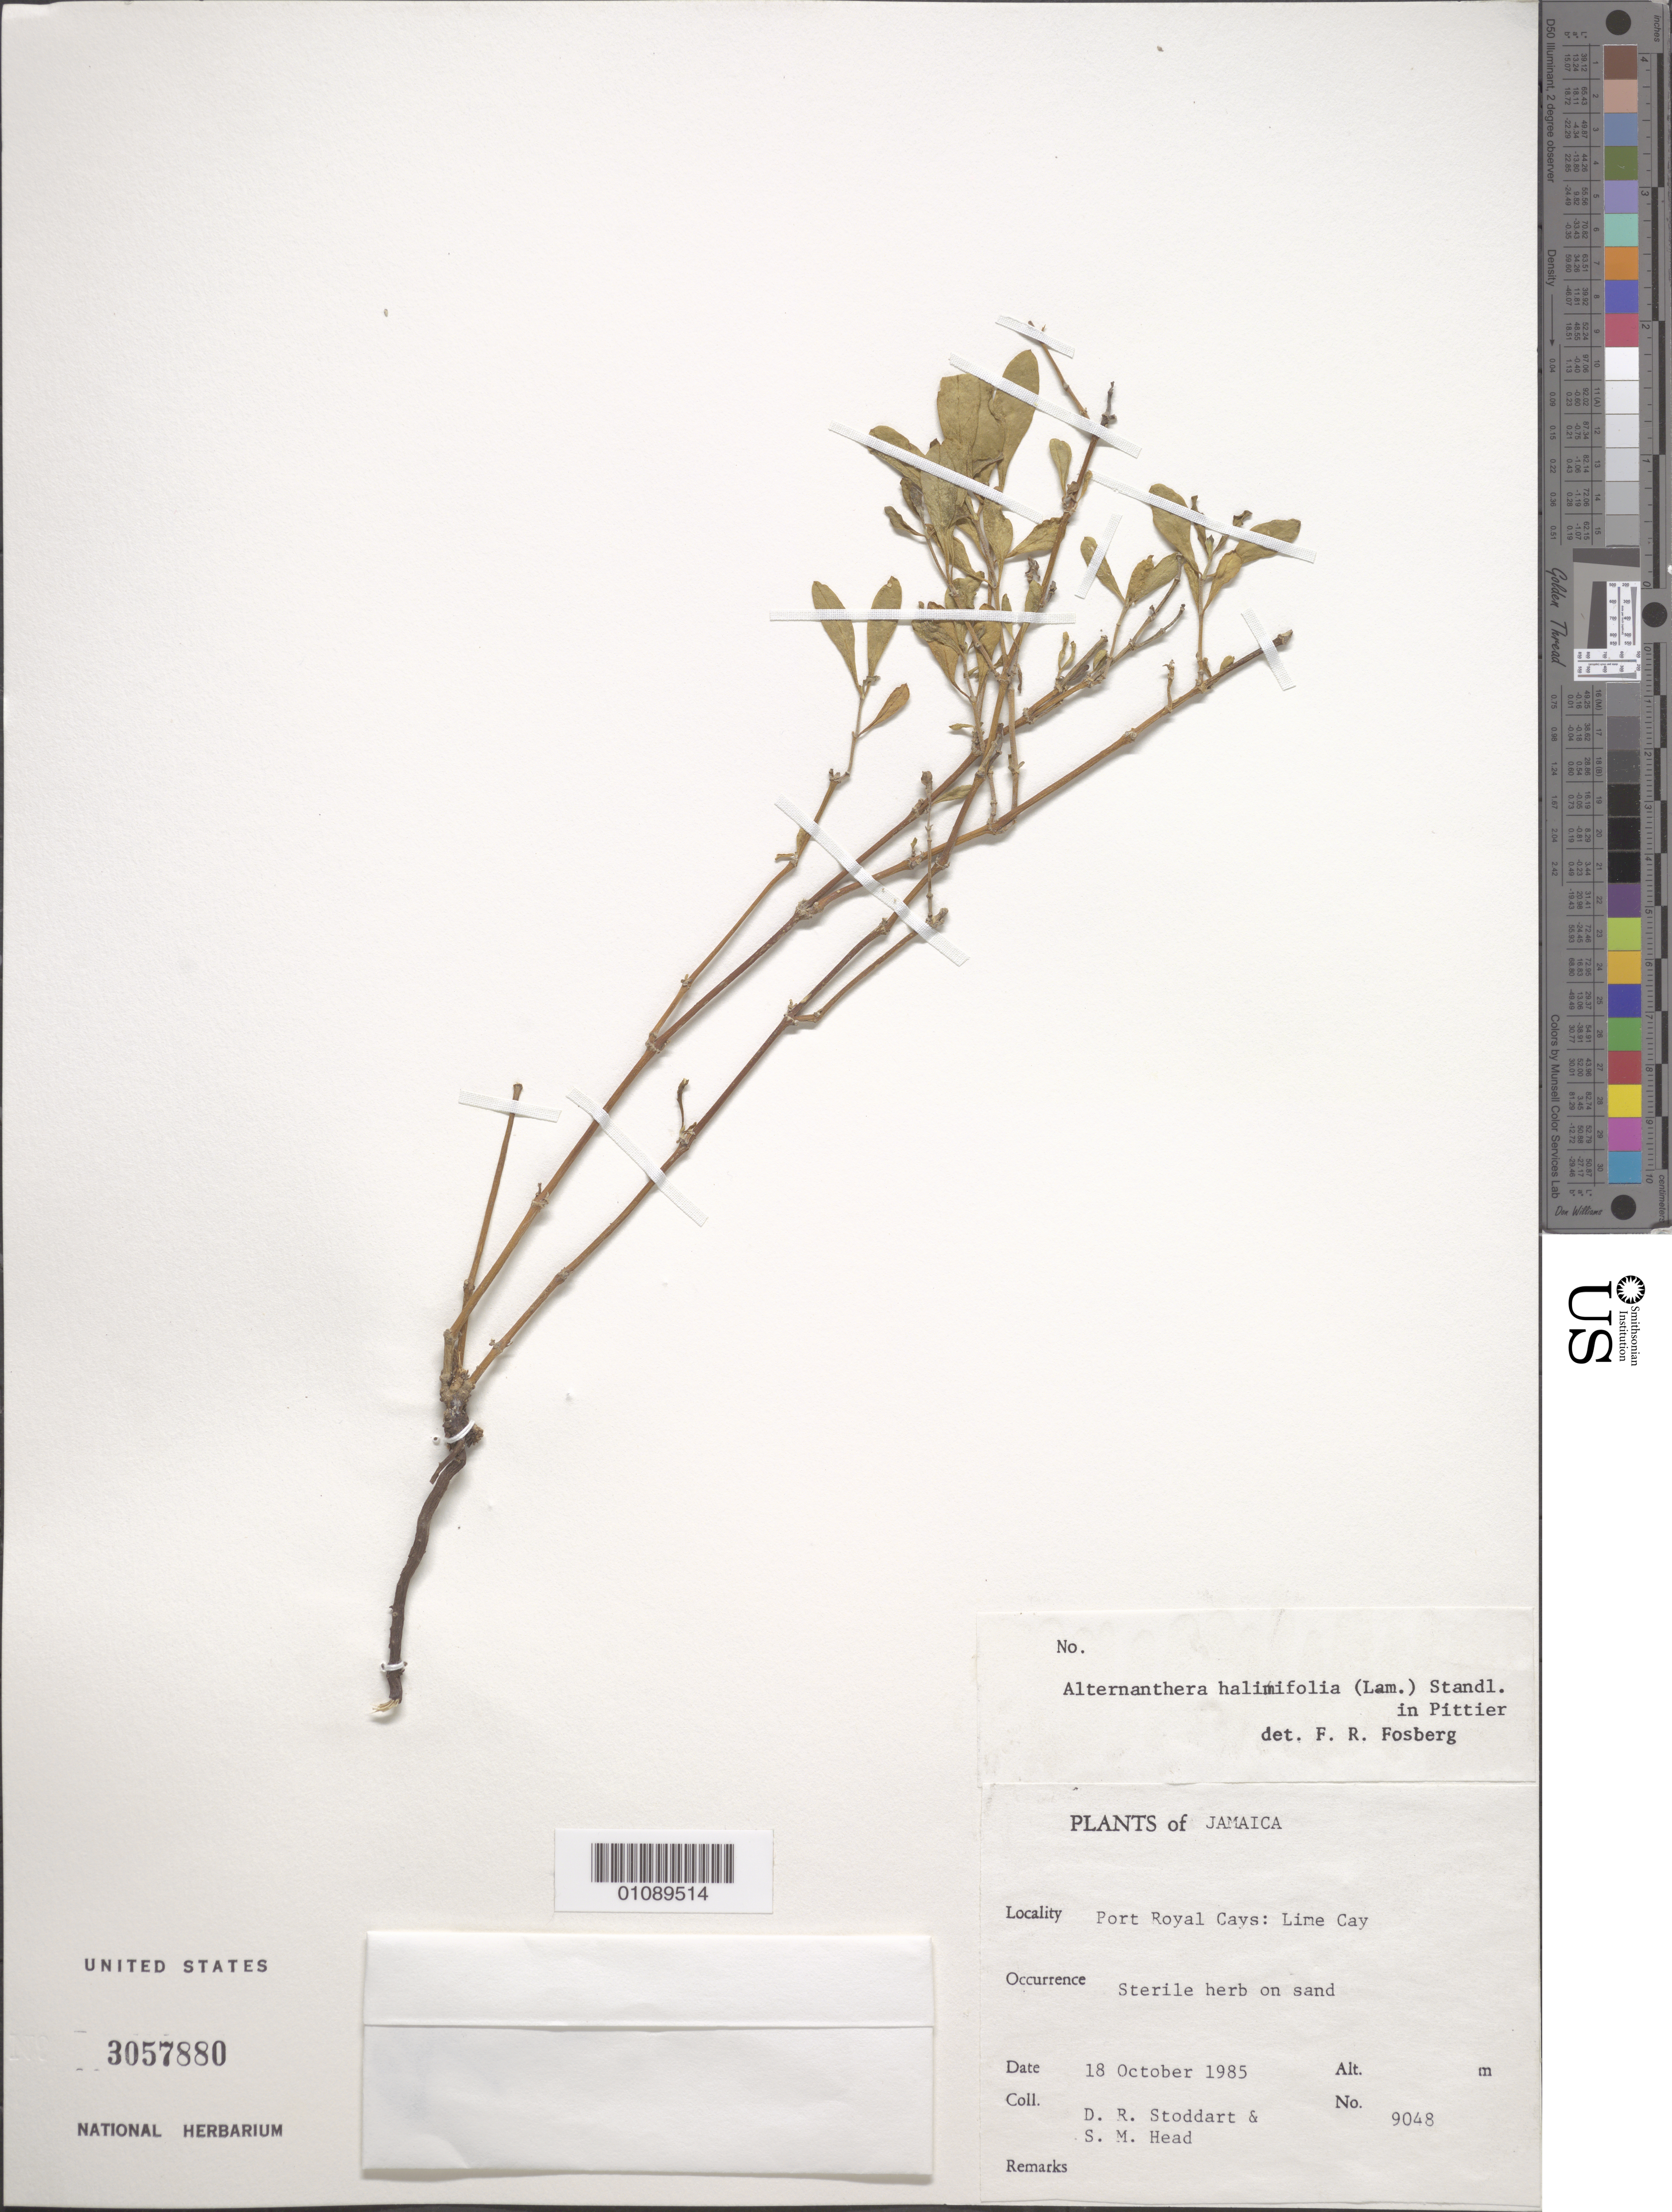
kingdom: Plantae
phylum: Tracheophyta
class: Magnoliopsida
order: Caryophyllales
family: Amaranthaceae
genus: Alternanthera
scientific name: Alternanthera halimifolia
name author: (Lam.) Standl. ex Pittier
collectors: D. R. Stoddart & S. Head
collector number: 9048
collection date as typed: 18 Oct 1985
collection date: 1985-10-18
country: Jamaica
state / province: Kingston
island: Jamaica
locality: Port Royal Cays: Lime Cay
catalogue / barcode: US 3057880